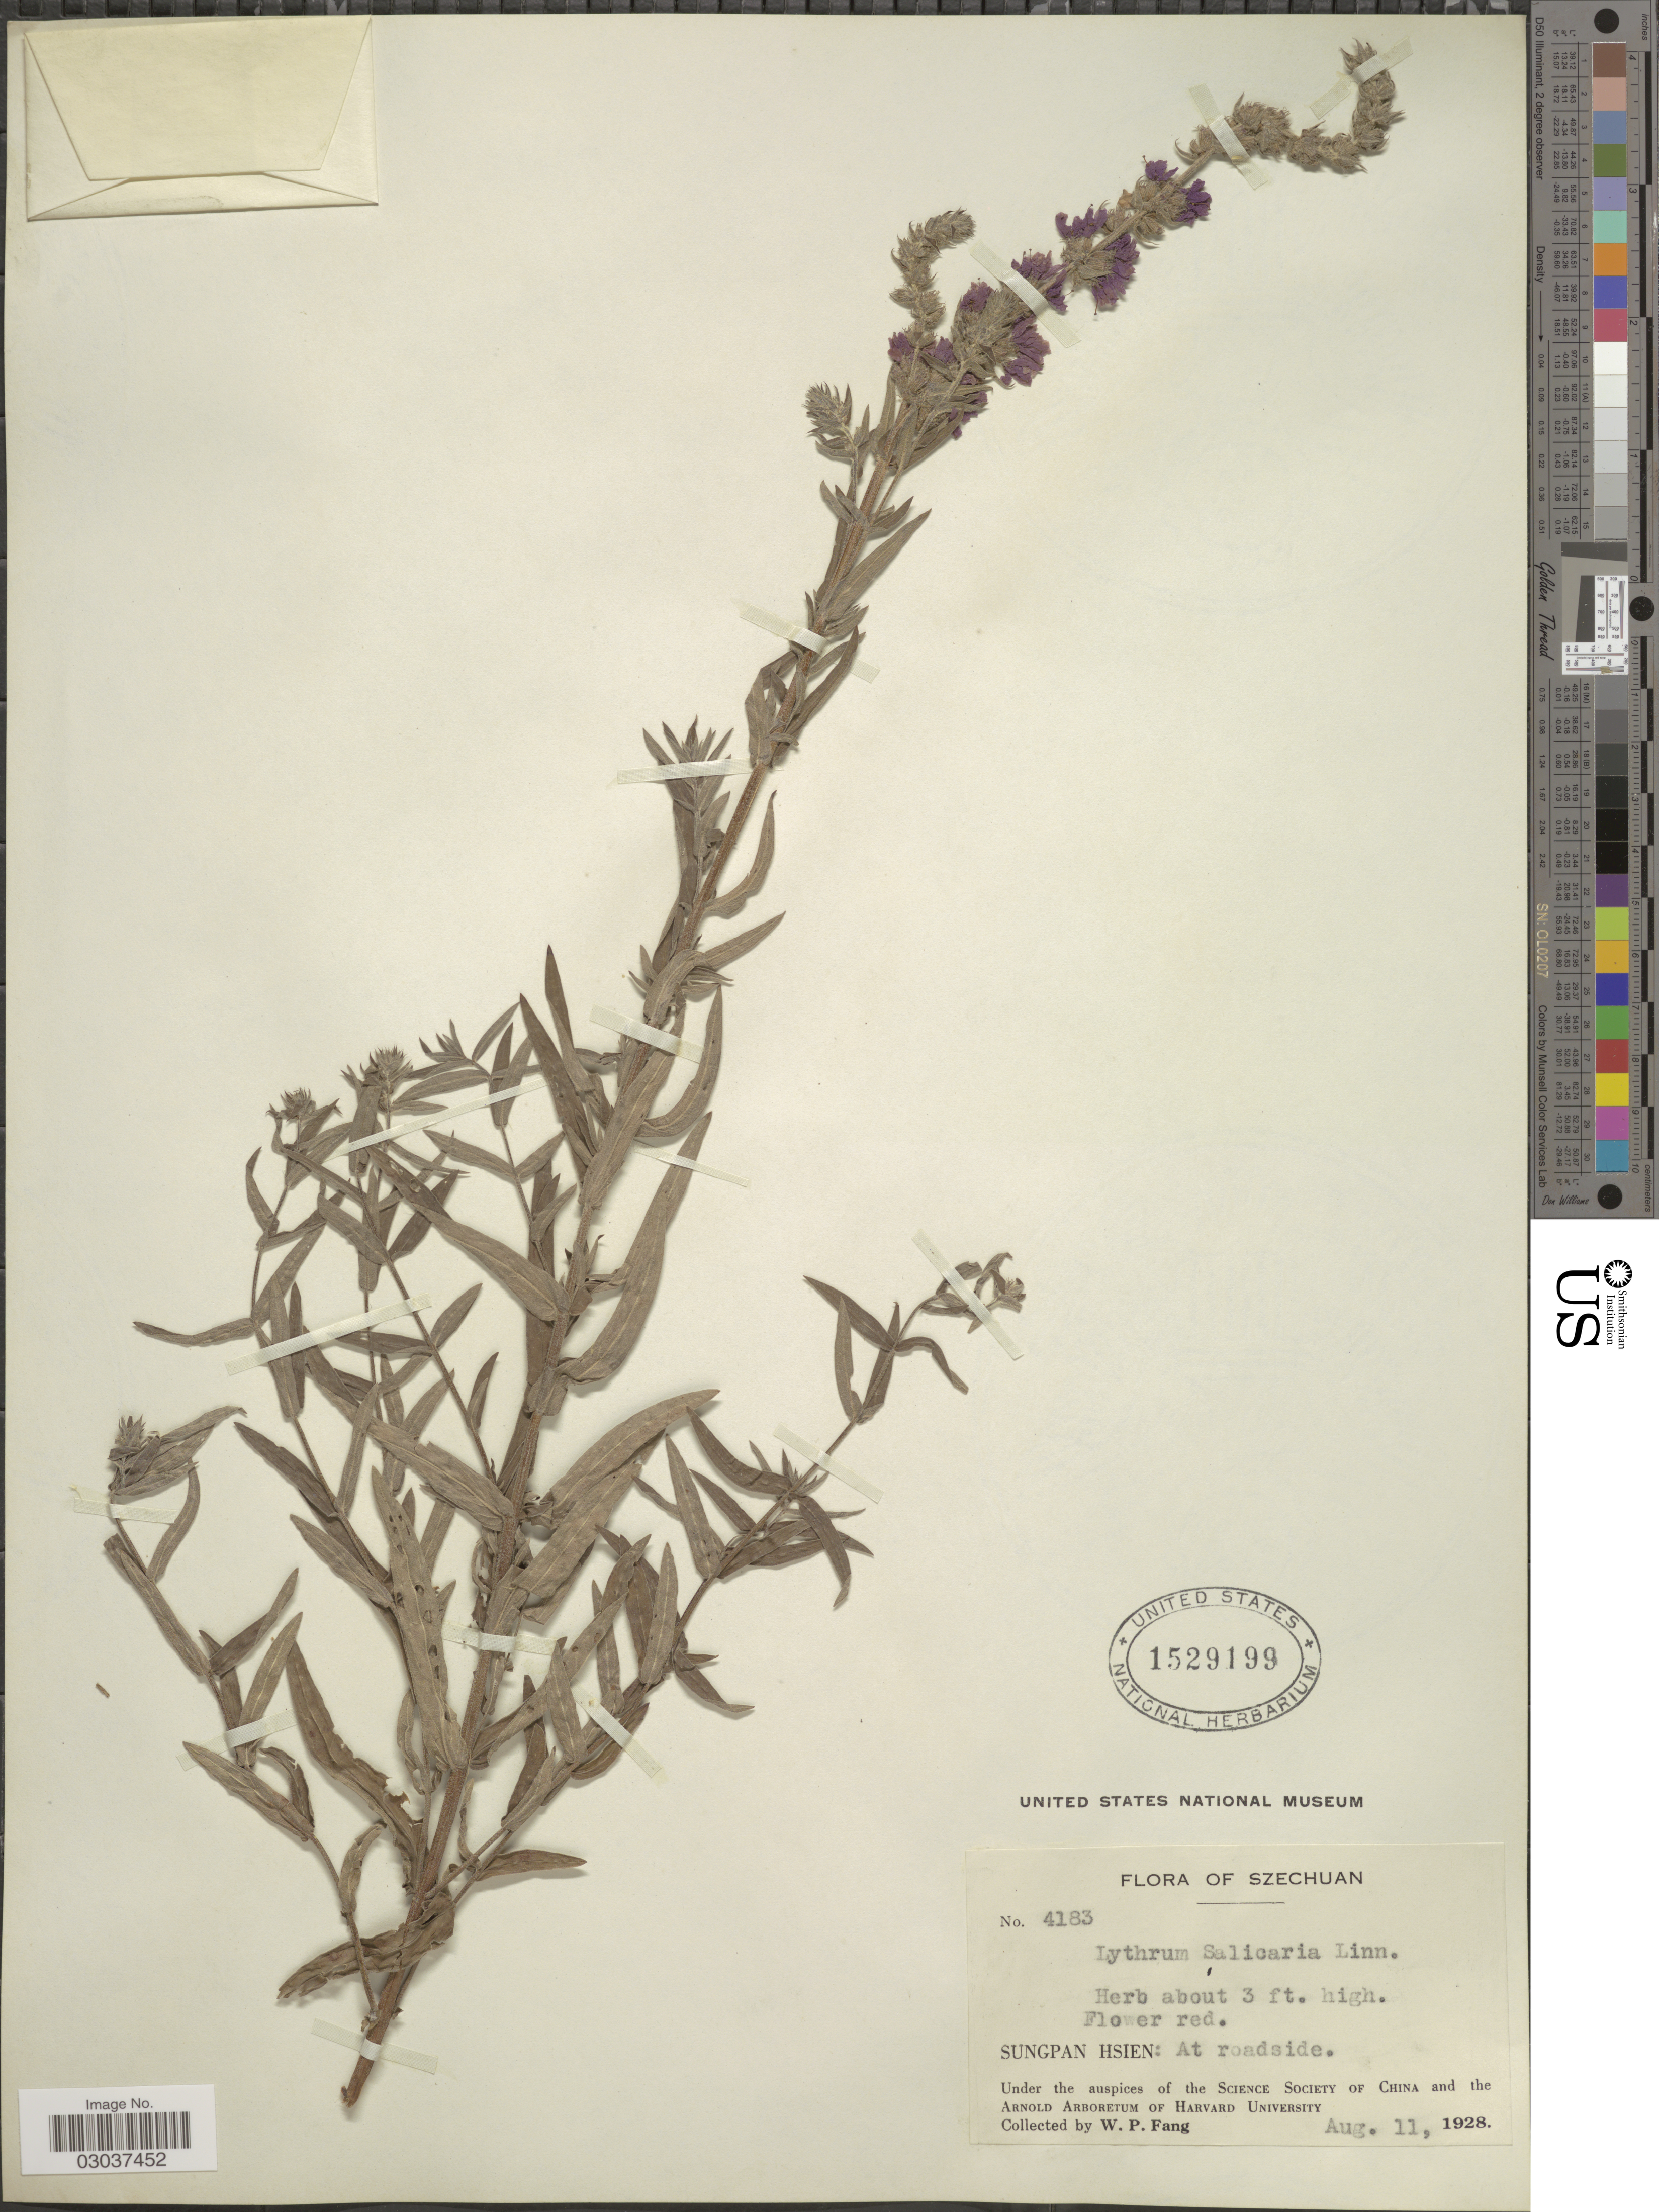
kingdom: Plantae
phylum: Tracheophyta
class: Magnoliopsida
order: Myrtales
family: Lythraceae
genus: Lythrum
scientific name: Lythrum salicaria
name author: L.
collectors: W. P. Fang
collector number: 4183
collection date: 1928-08-11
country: China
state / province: Sichuan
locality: Szechuan. Sungpan Hsien: At roadside.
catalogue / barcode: US 1529199